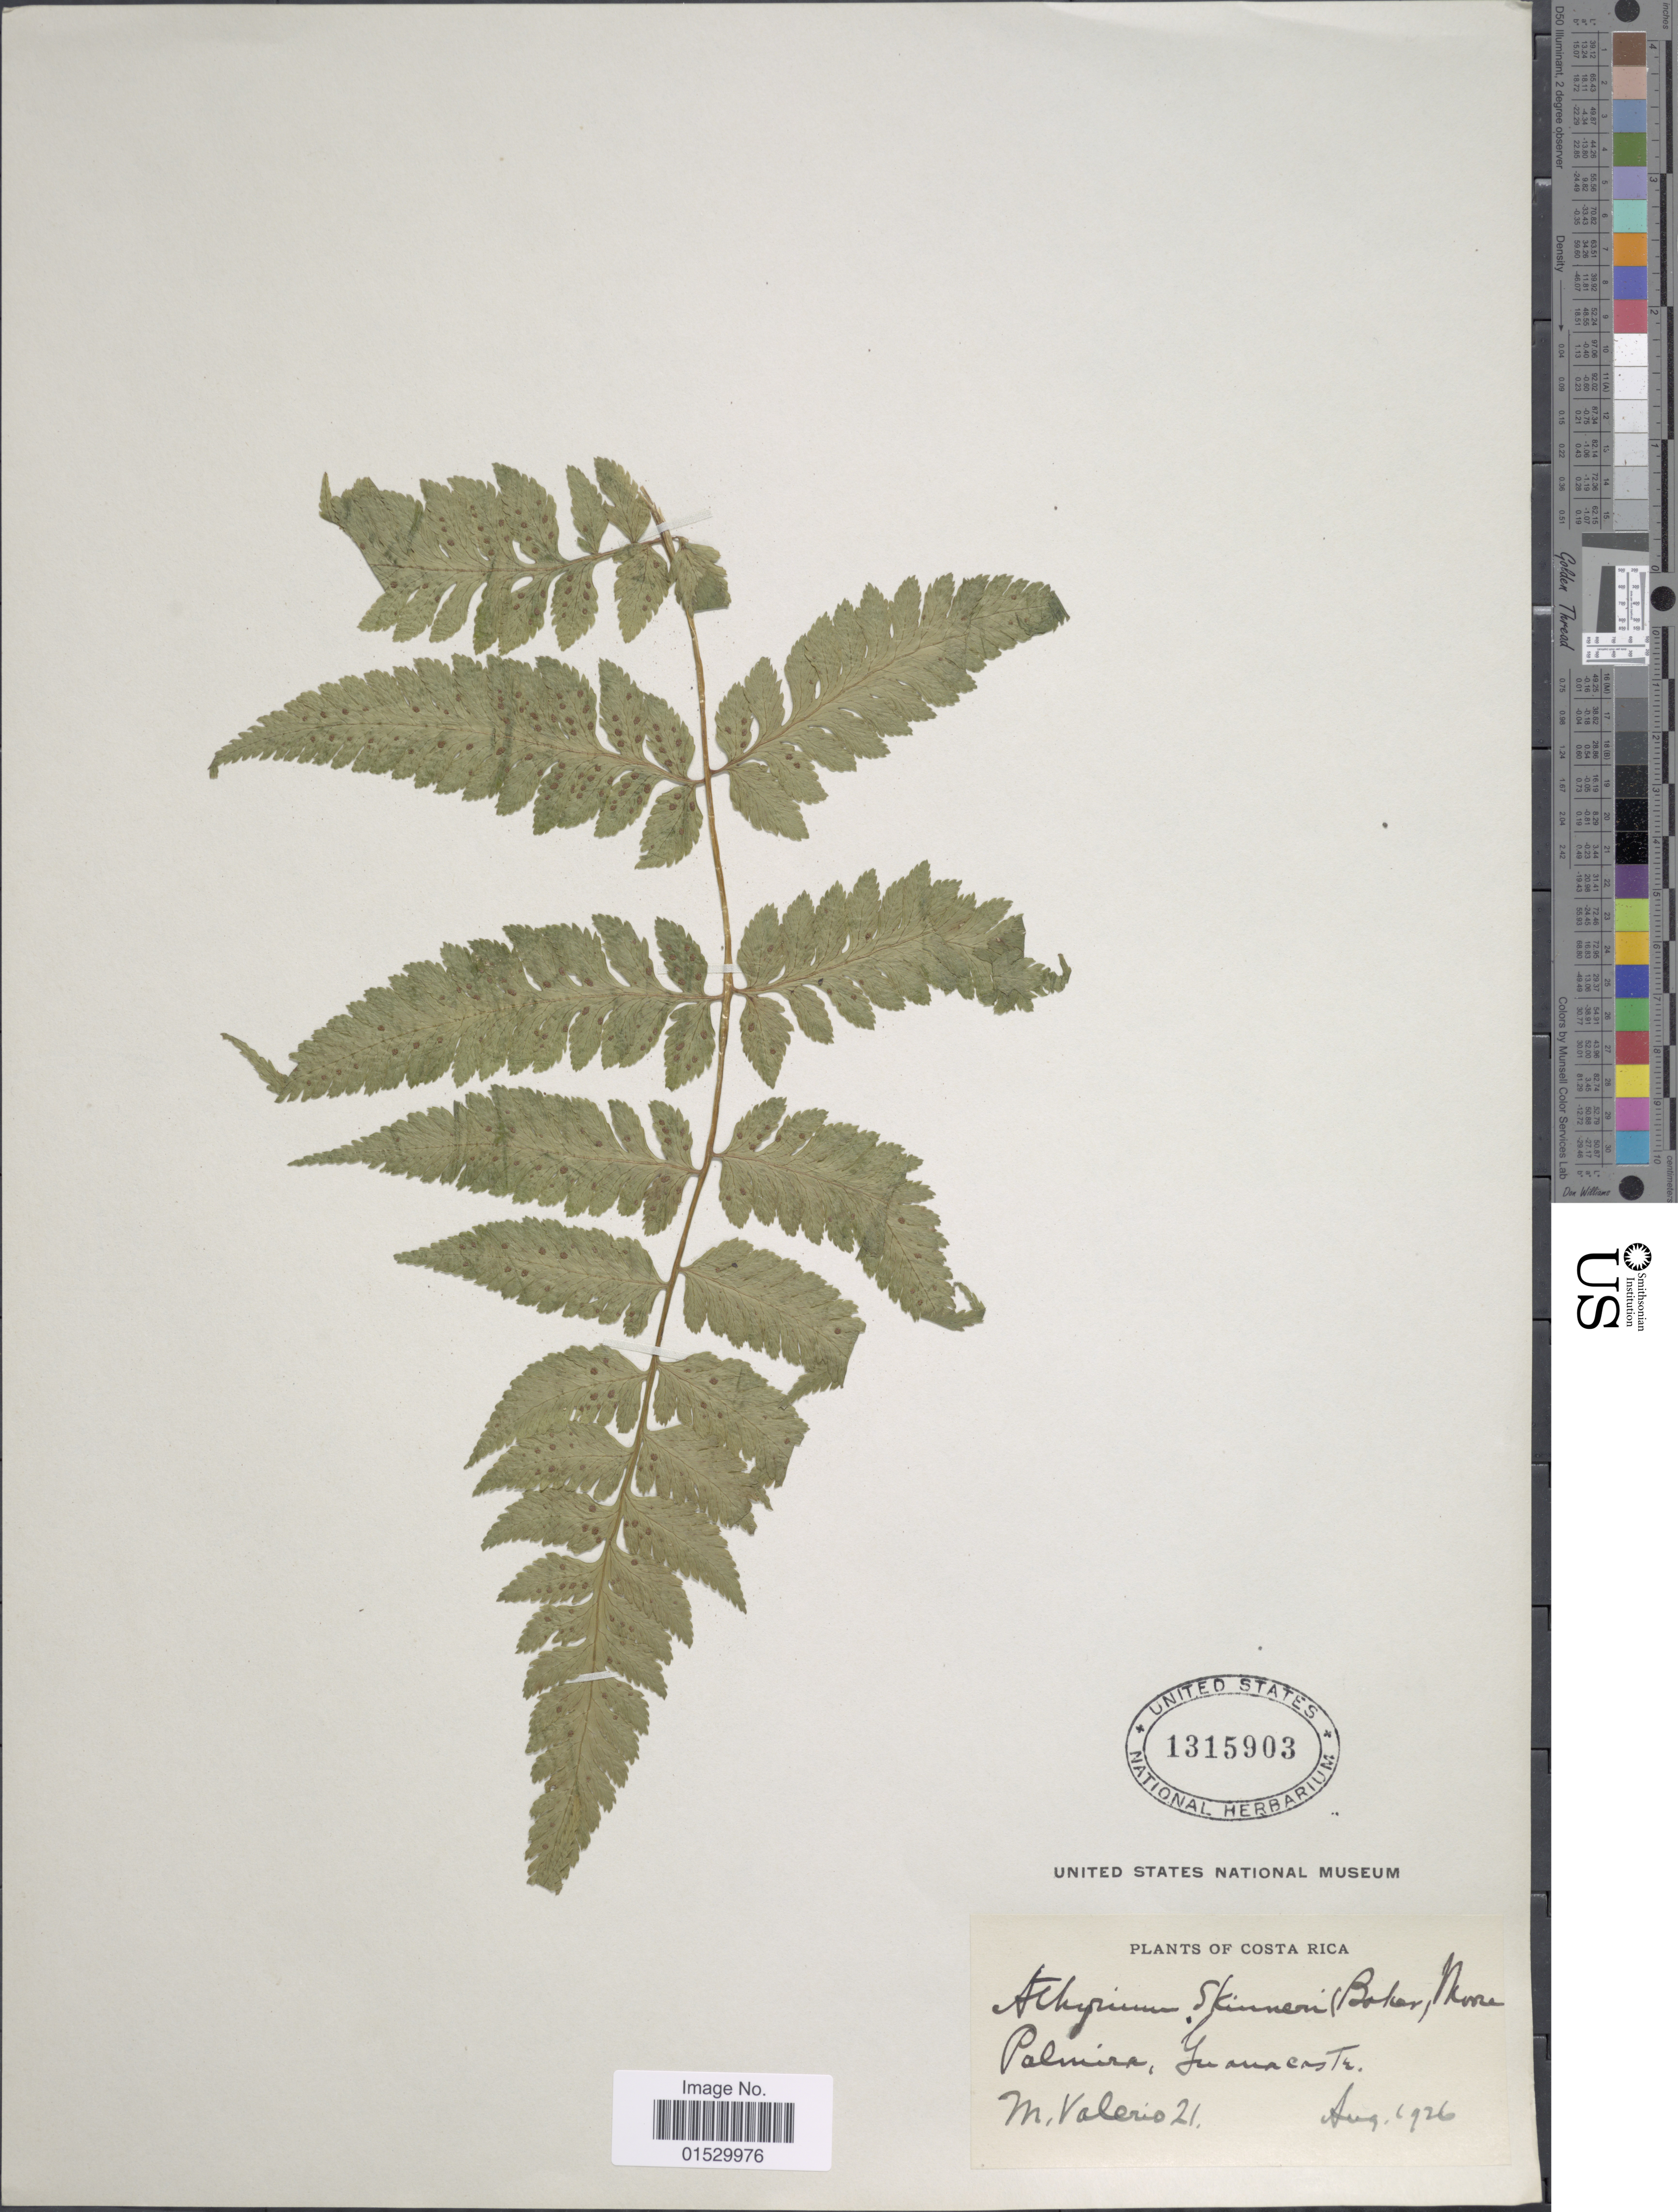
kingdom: Plantae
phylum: Tracheophyta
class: Polypodiopsida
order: Polypodiales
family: Athyriaceae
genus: Athyrium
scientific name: Athyrium skinneri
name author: (Baker) Diels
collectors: M. Valerio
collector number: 21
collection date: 1926-08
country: Costa Rica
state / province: Guanacaste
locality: Palmira, Guanacaste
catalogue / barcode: US 1315903